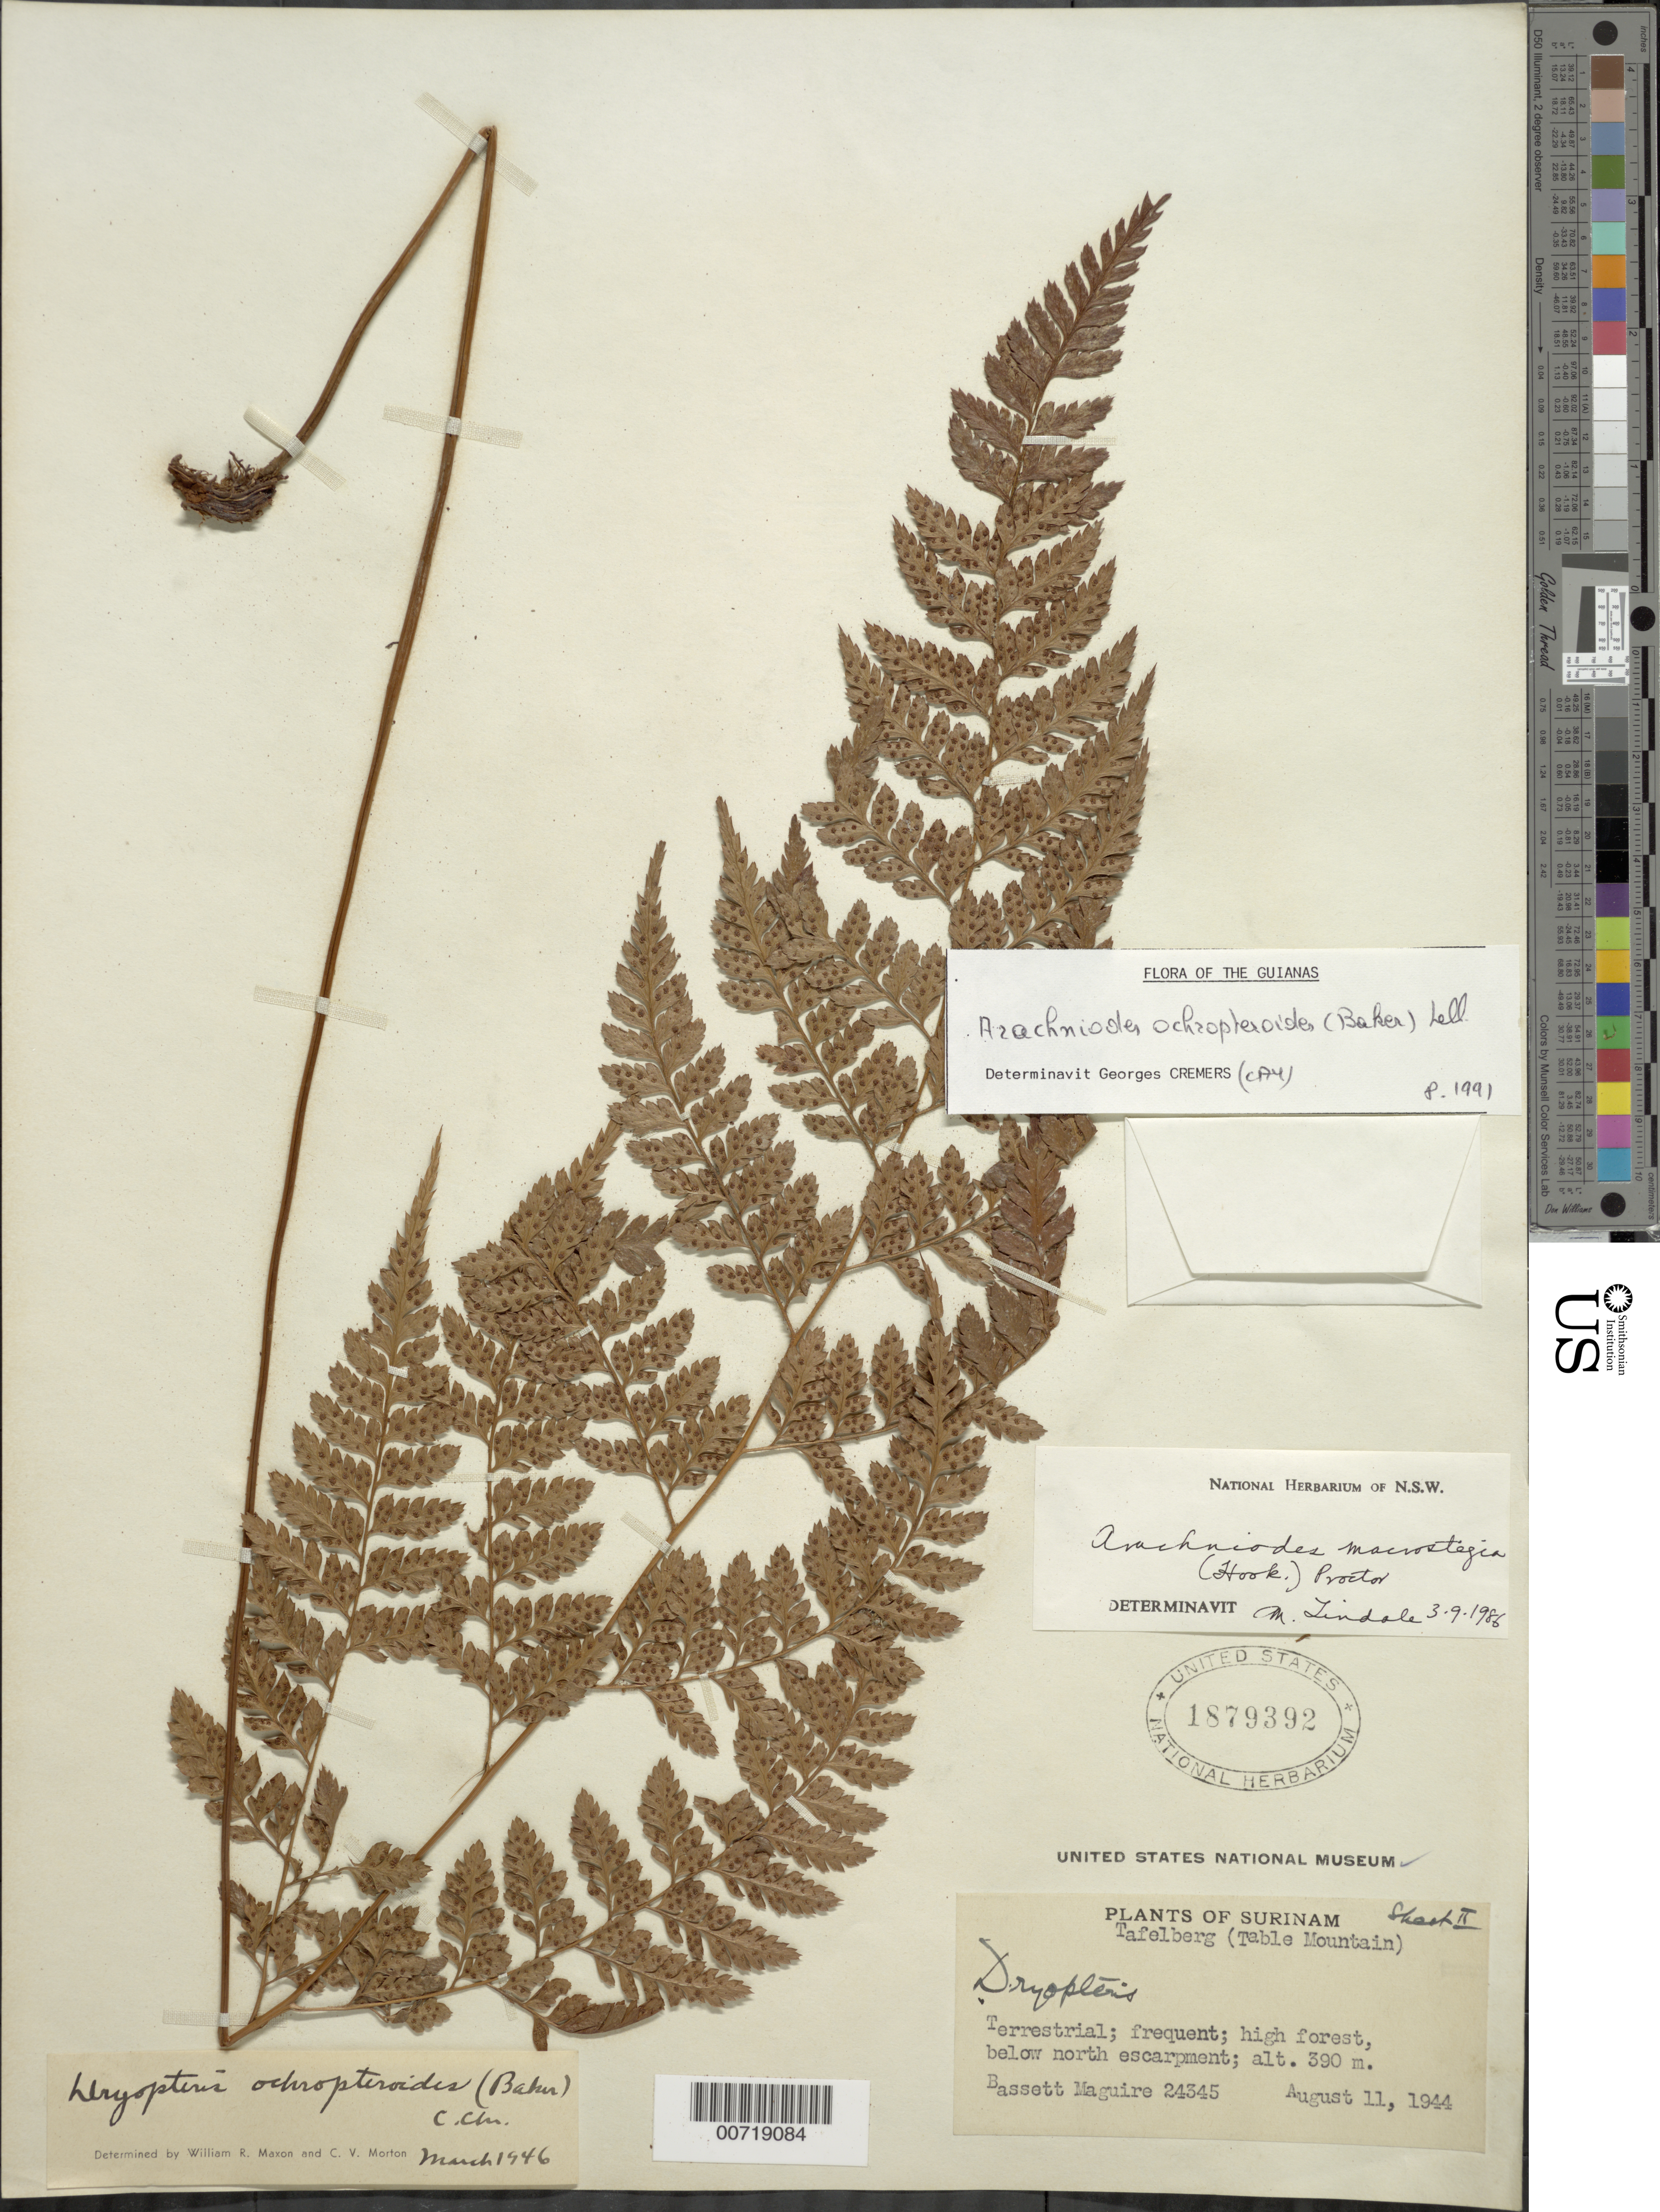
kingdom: Plantae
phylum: Tracheophyta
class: Polypodiopsida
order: Polypodiales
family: Dryopteridaceae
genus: Arachniodes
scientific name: Arachniodes ochropteroides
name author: (Baker) C. Chr.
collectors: B. Maguire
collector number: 24356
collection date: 1944-08-11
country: Suriname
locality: Surinam, Tafekberg (Table Mountain), below north escarpment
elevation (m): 390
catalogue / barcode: US 1879392